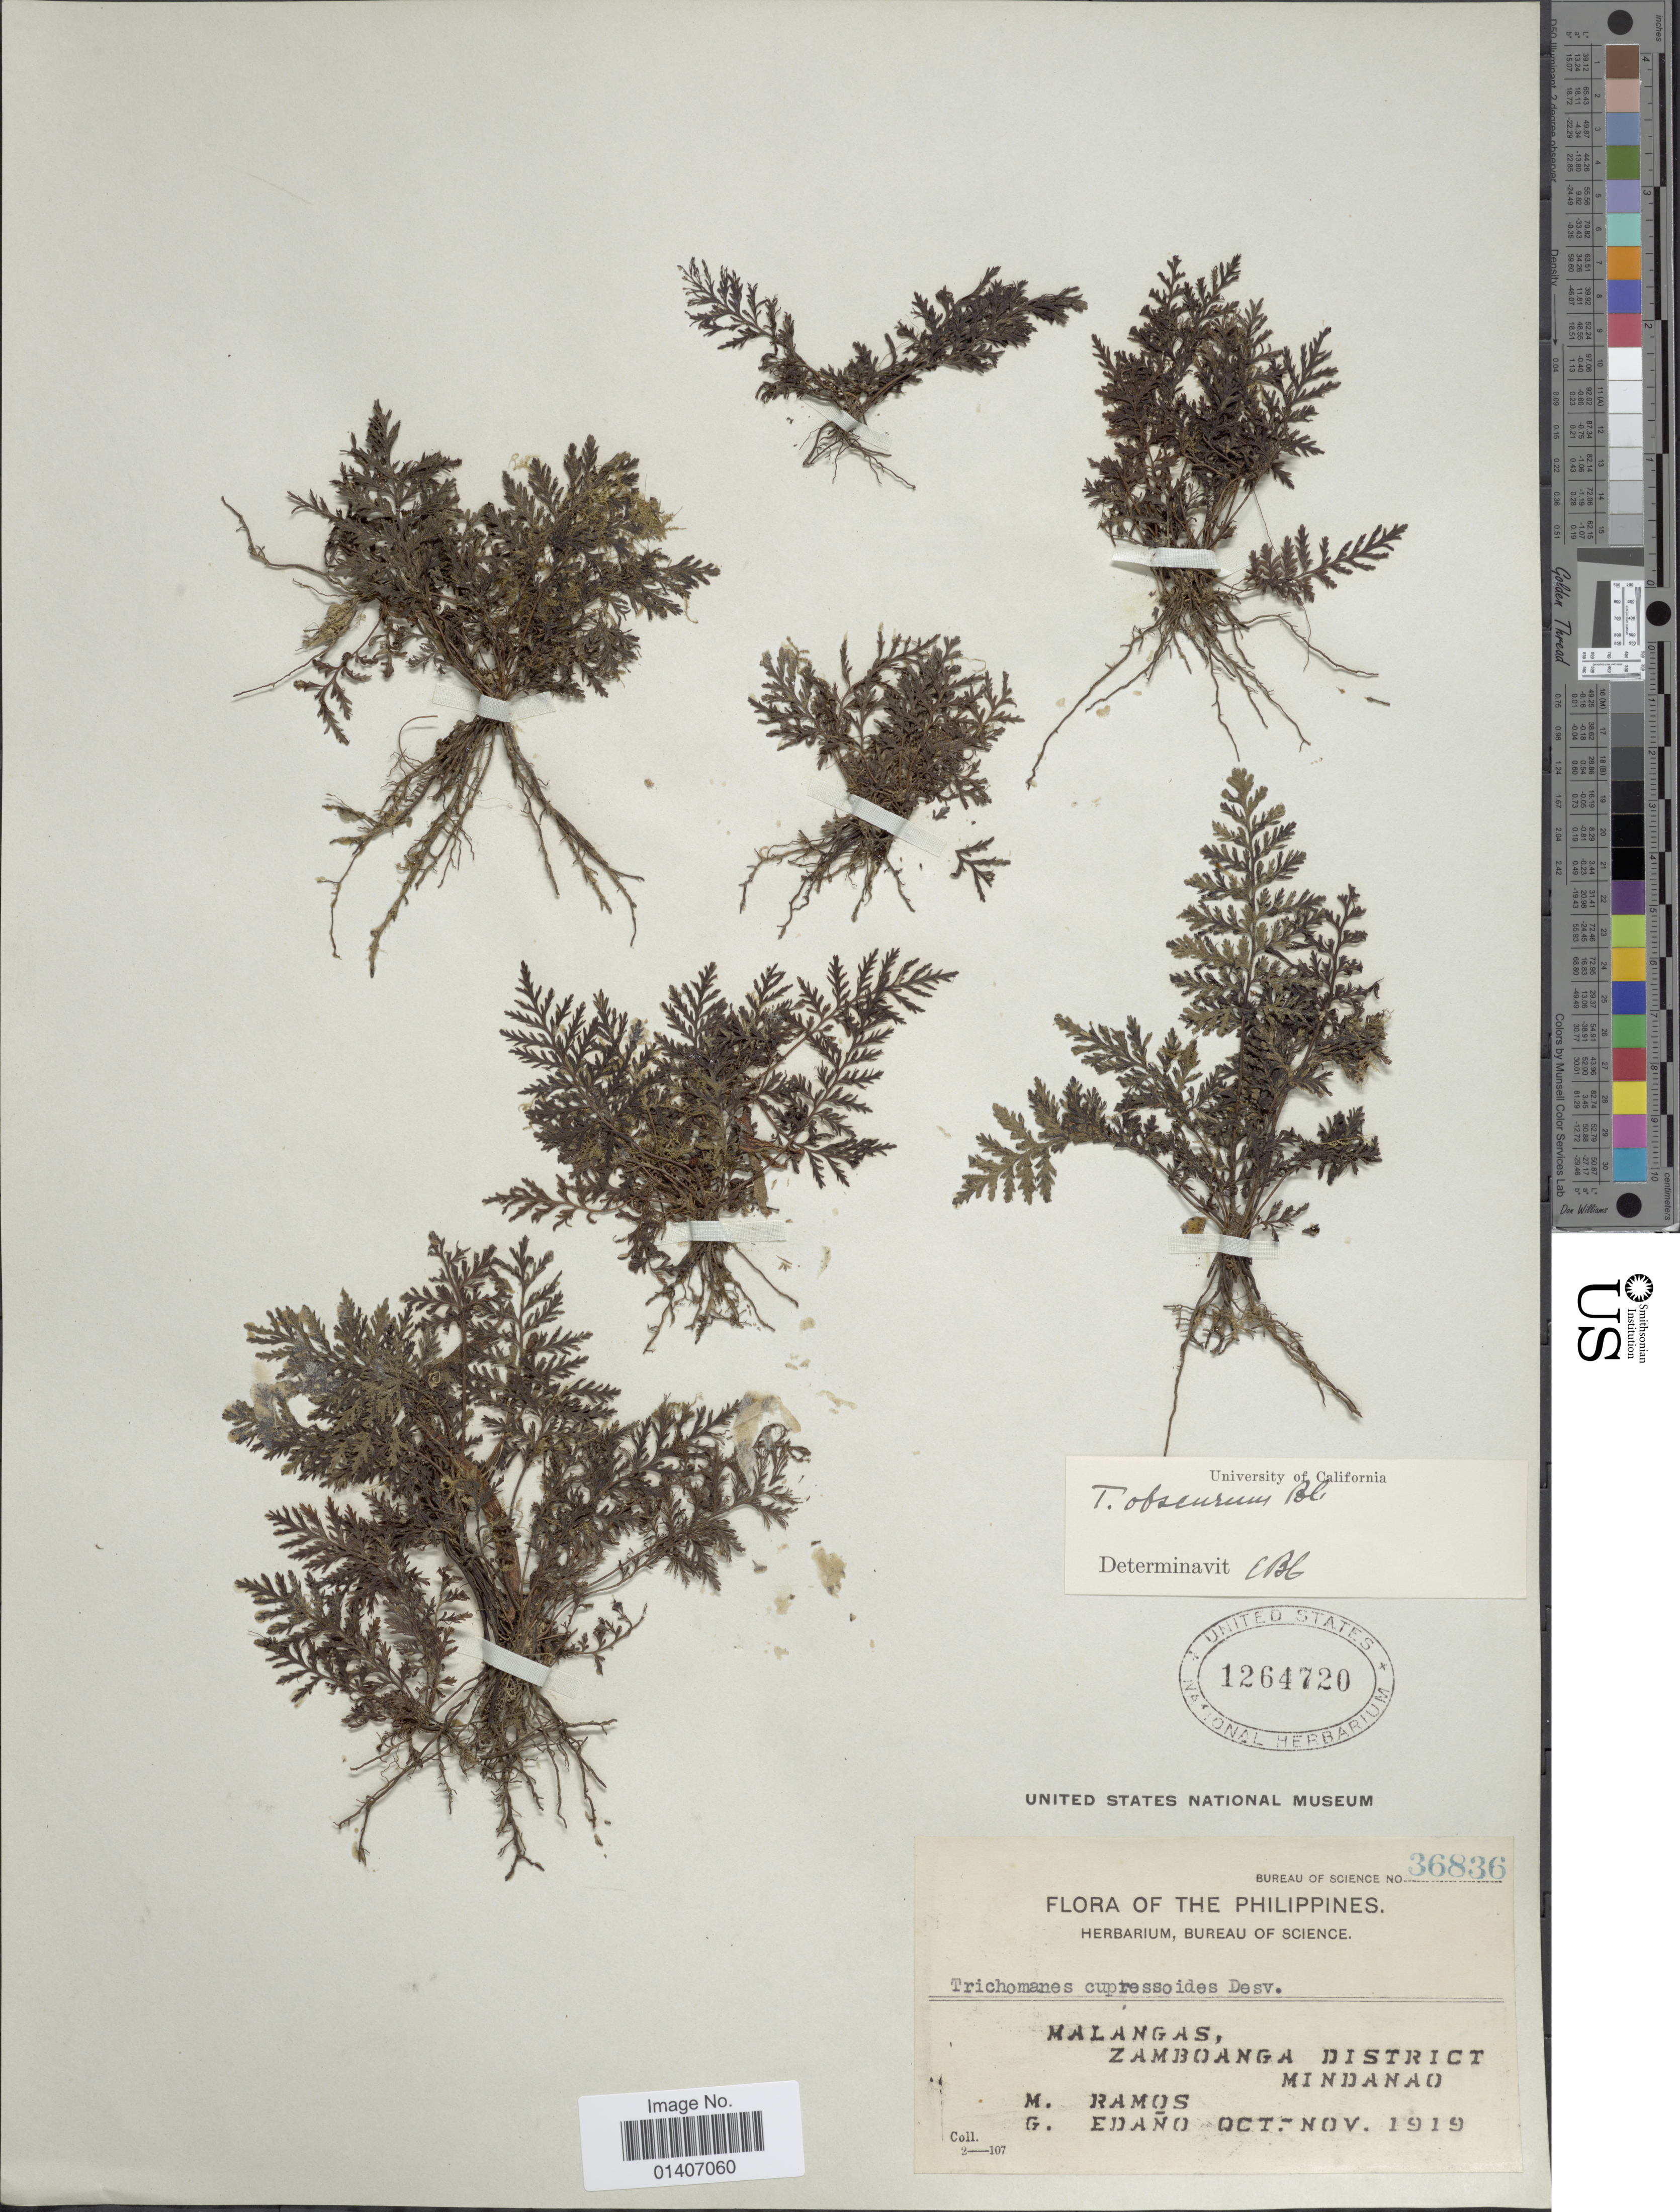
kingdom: Plantae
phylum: Tracheophyta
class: Polypodiopsida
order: Hymenophyllales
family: Hymenophyllaceae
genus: Abrodictyum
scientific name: Abrodictyum obscurum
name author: (Blume) Ebihara & K. Iwats.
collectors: M. Ramos & G. Edaño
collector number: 36836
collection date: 1919-10/1919-11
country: Philippines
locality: Malangas, Zamboanga District, Mindanao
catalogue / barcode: US 1264720